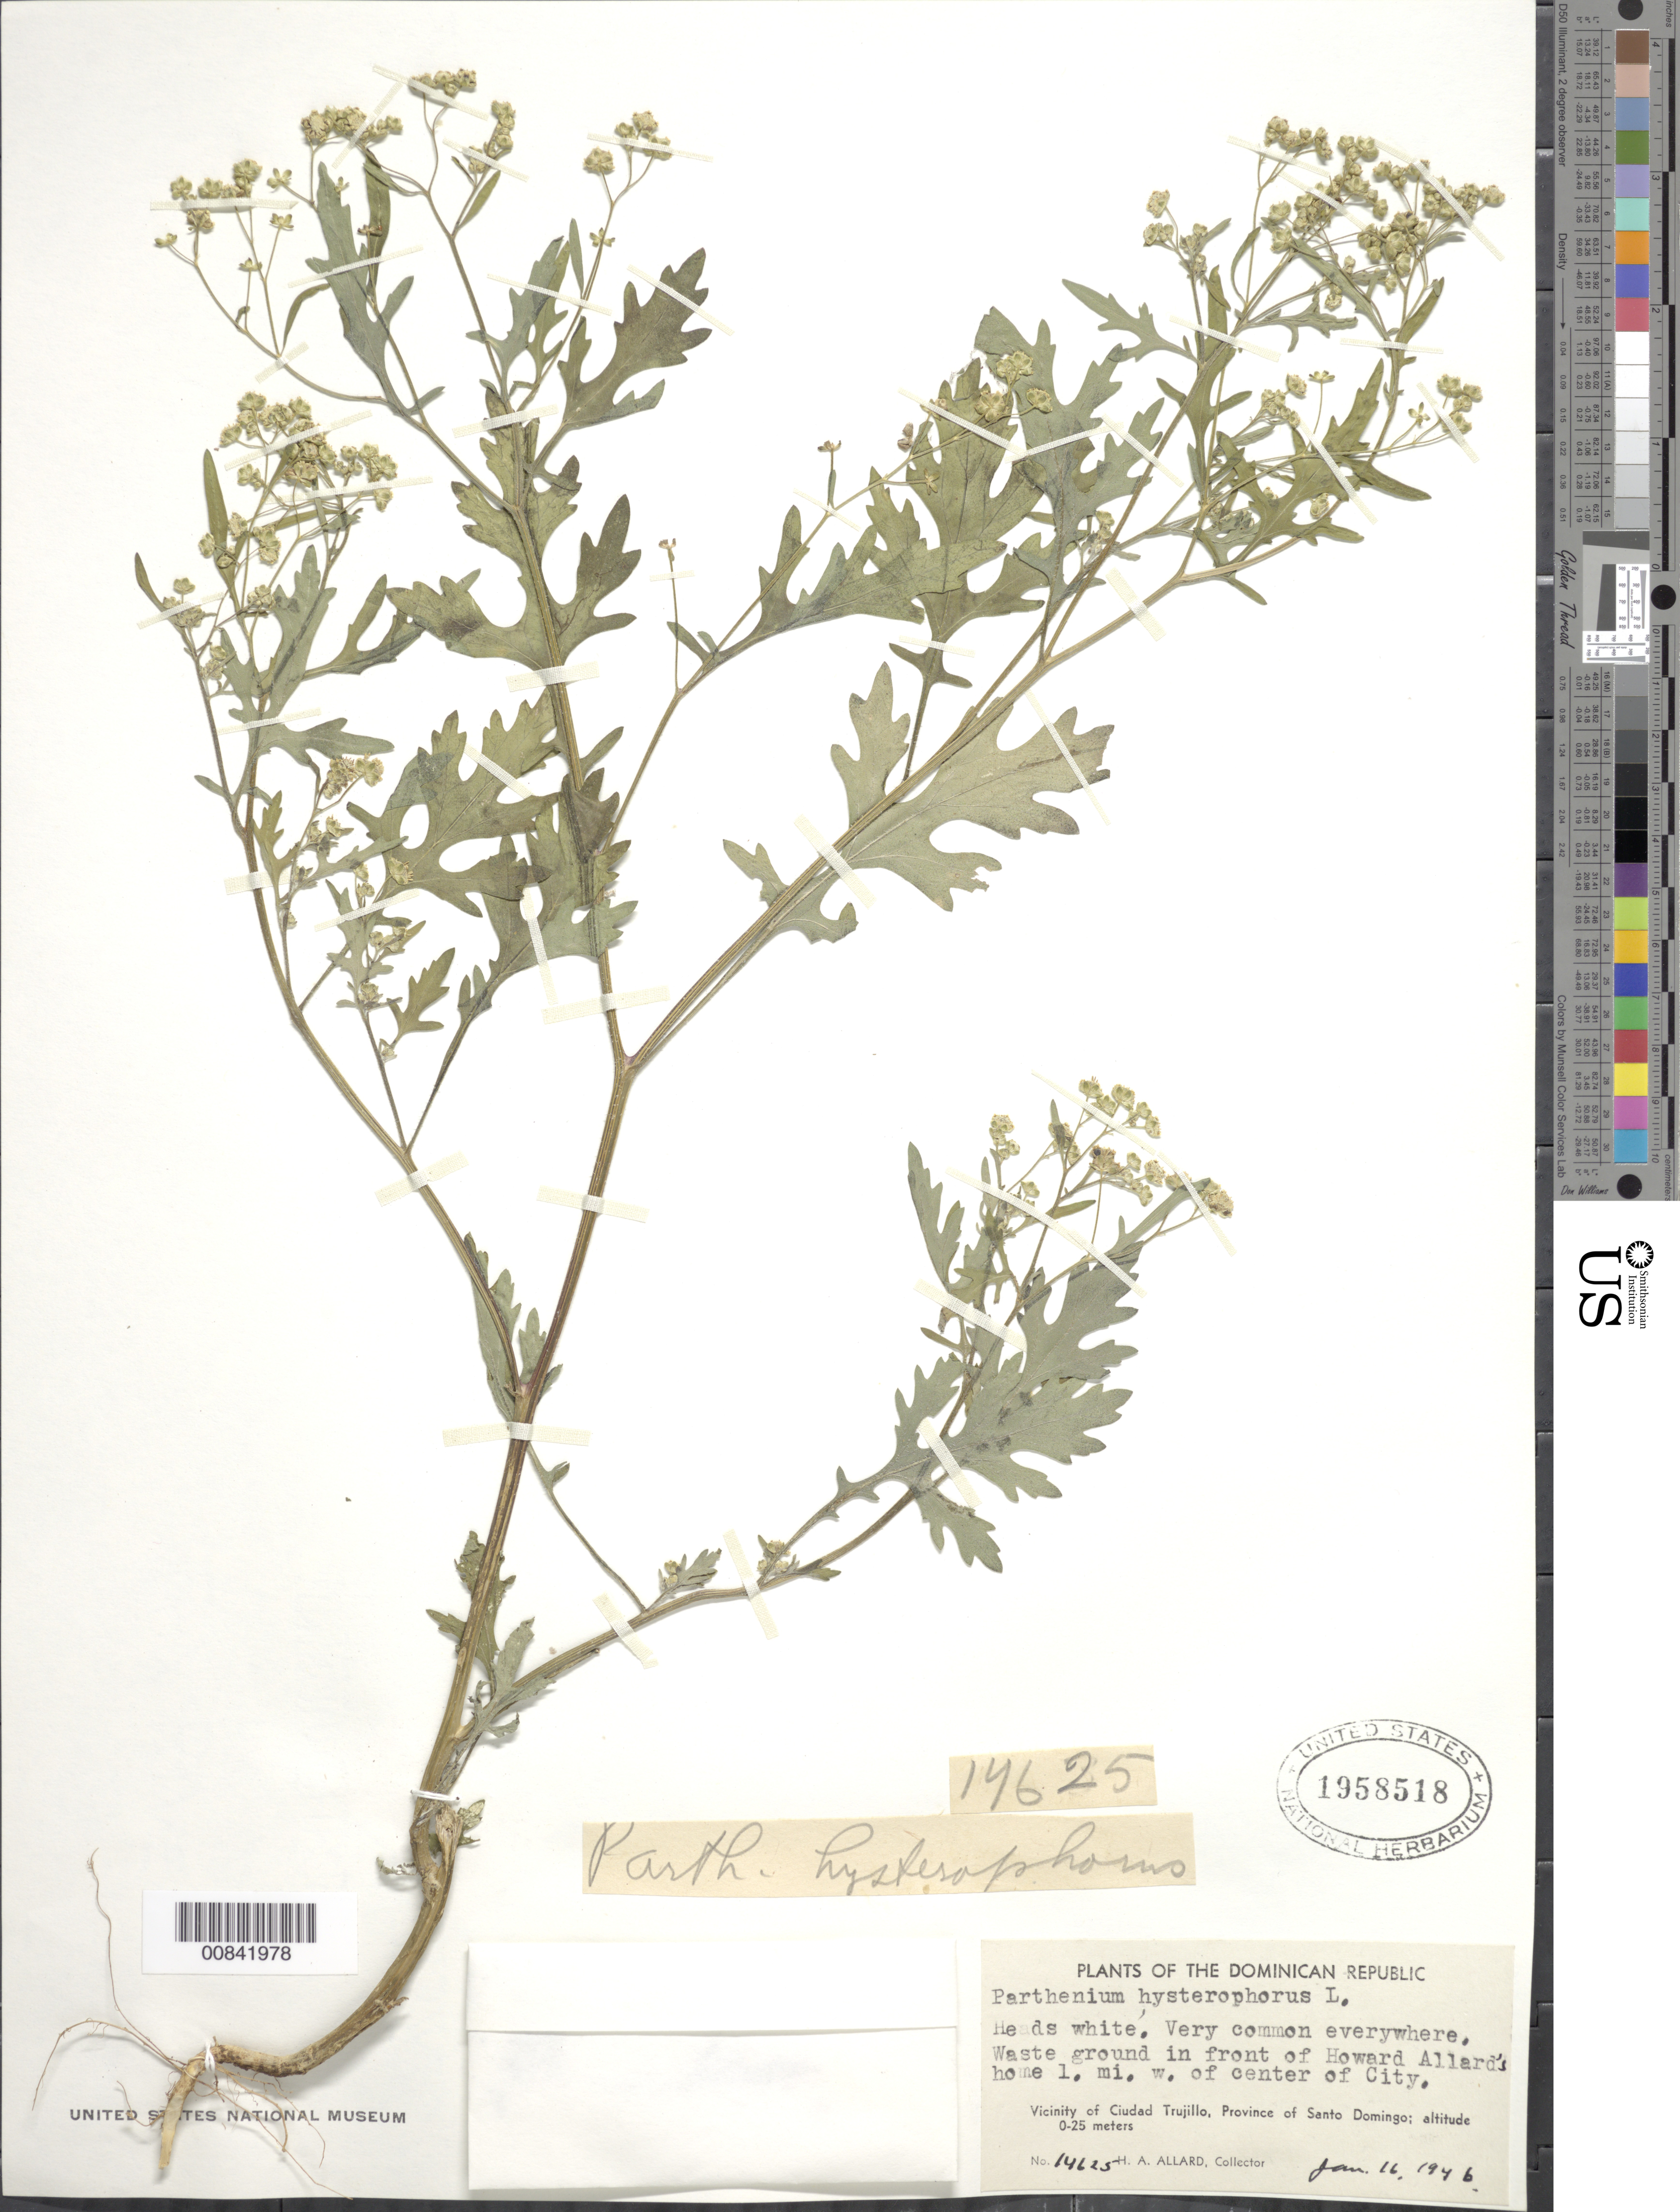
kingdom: Plantae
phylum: Tracheophyta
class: Magnoliopsida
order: Asterales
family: Asteraceae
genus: Parthenium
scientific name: Parthenium hysterophorus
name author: L.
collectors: H. A. Allard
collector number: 14625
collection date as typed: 16 Jan 1946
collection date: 1946-01-16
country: Dominican Republic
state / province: Distrito Nacional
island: Hispaniola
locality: Vicinity of Santo Domingo City, in front of Howard Allard's home 1 mile W of center of city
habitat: Waste ground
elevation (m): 0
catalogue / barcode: US 1958518